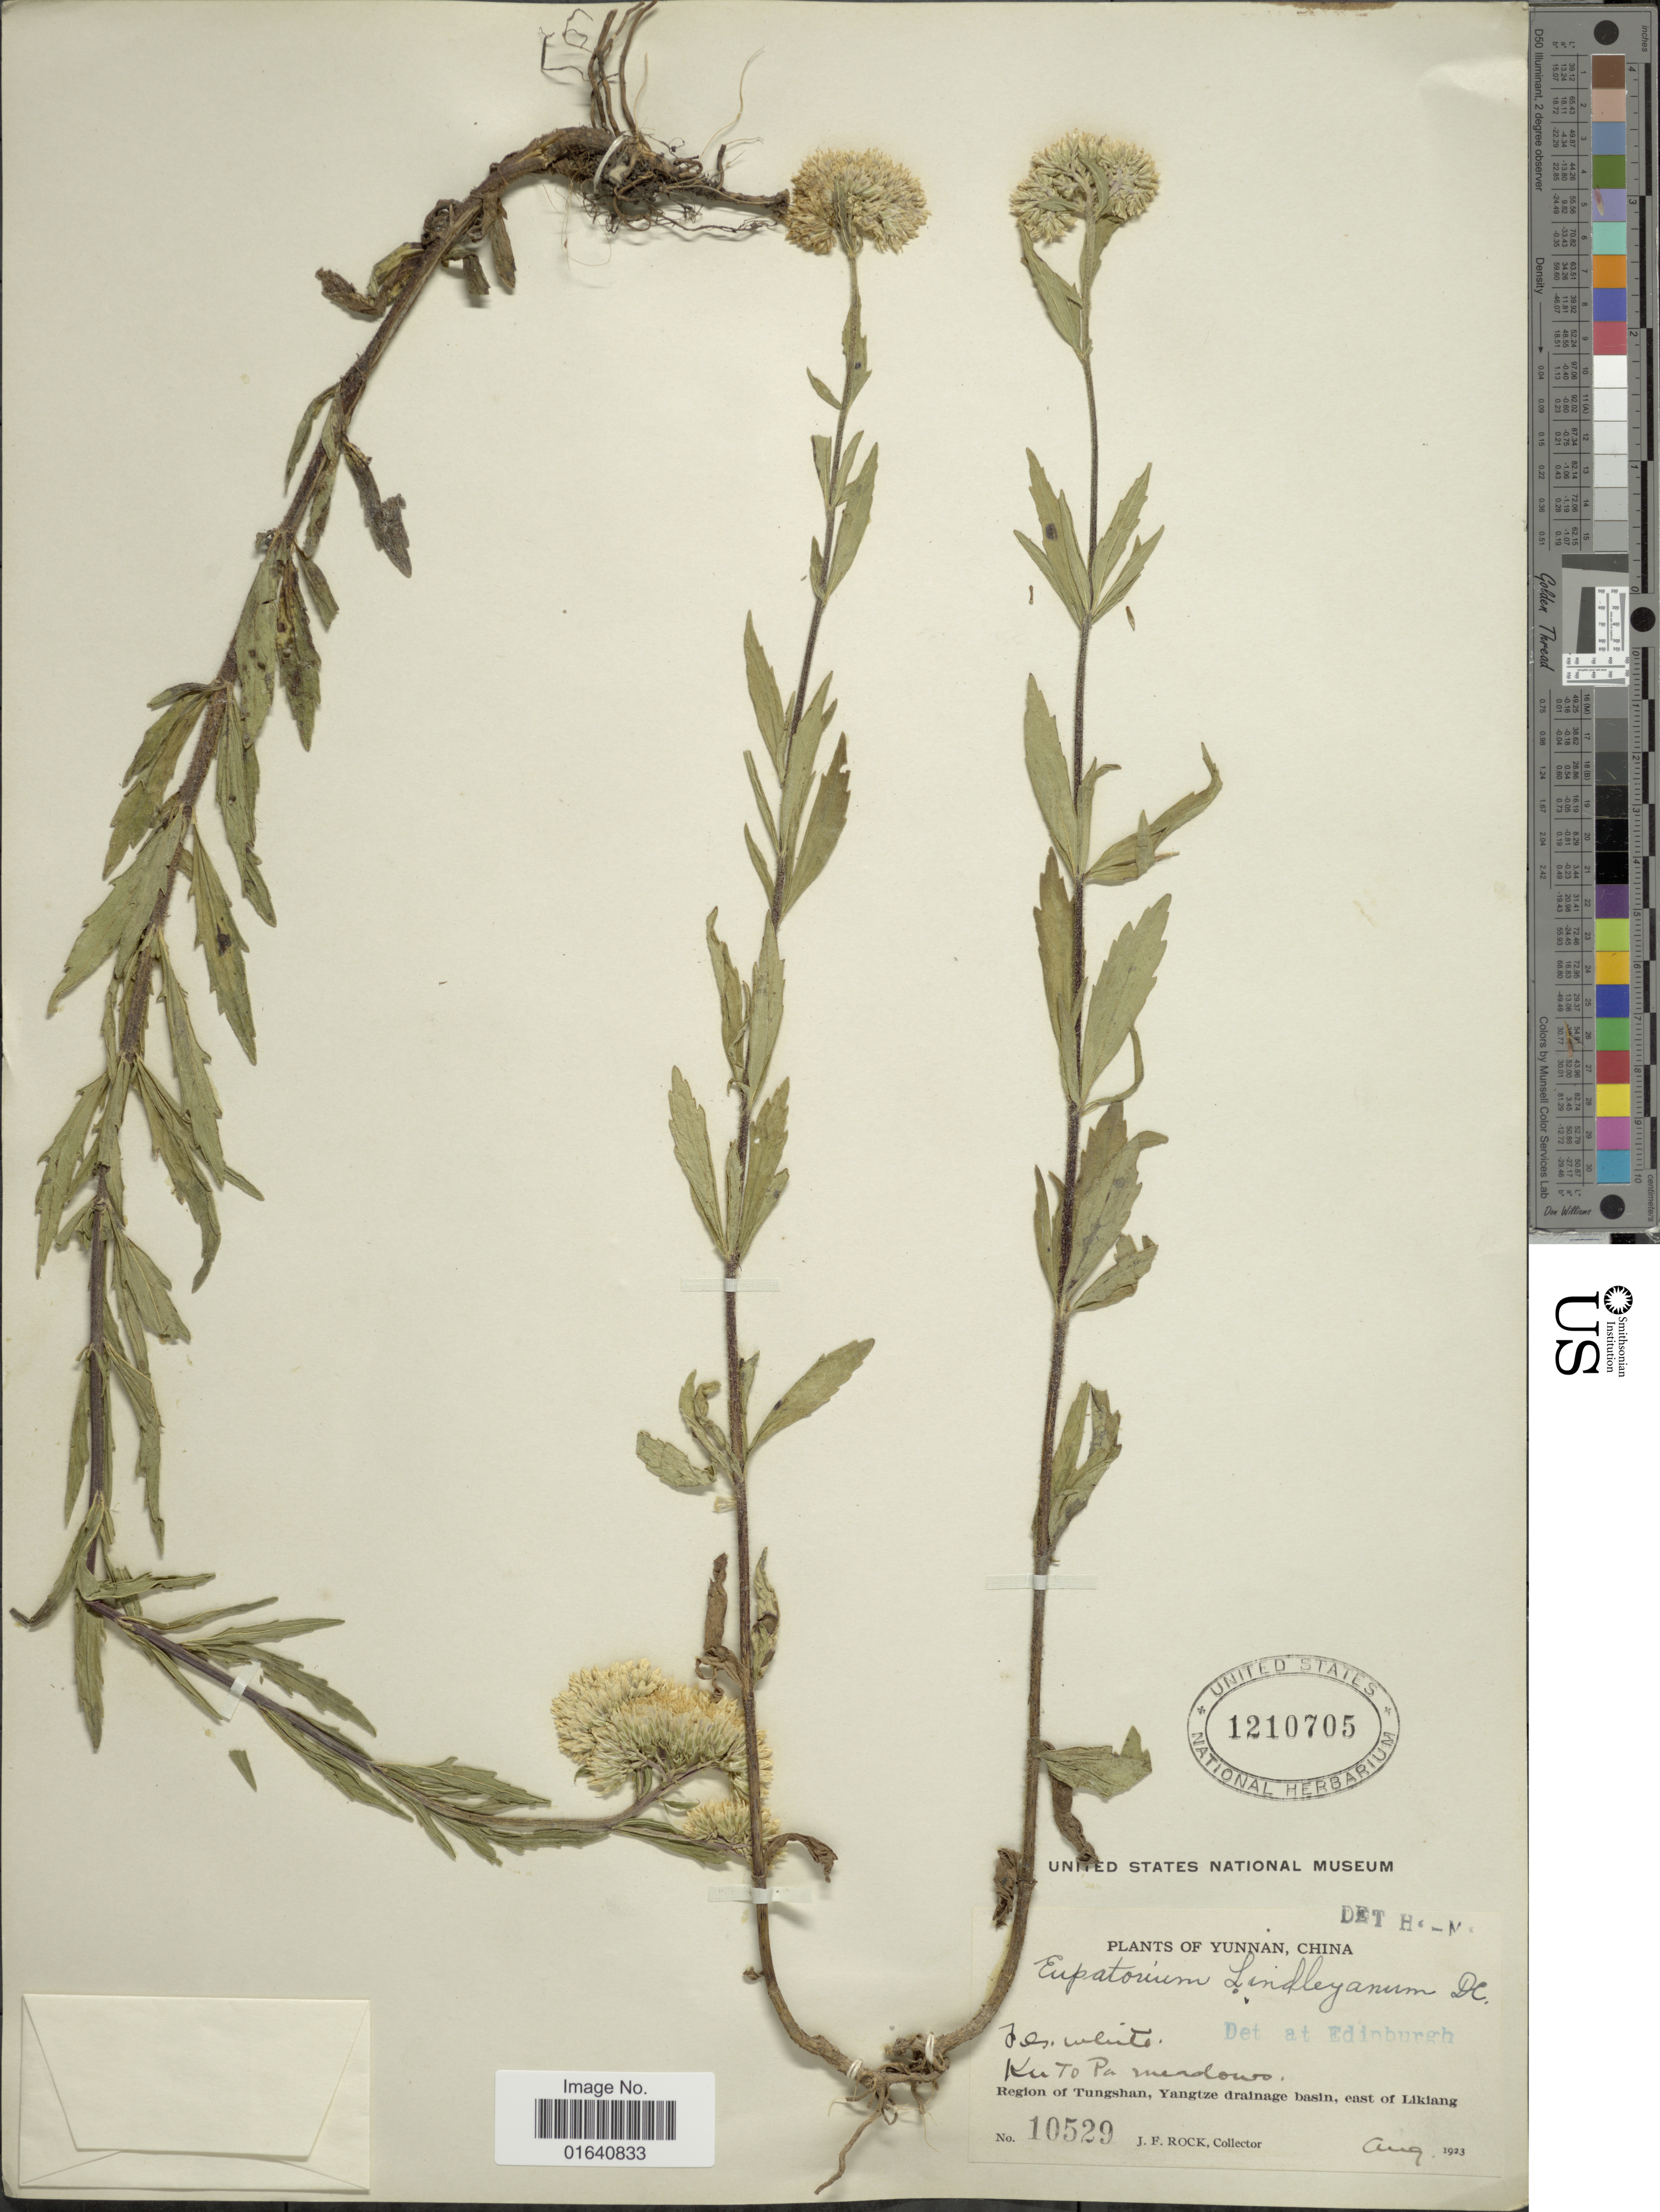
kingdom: Plantae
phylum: Tracheophyta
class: Magnoliopsida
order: Asterales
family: Asteraceae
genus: Eupatorium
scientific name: Eupatorium lindleyanum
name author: DC.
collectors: J. Rock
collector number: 10529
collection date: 1923-08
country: China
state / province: Yunnan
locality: Ku To Pa meadwos, Region of Tungshan, Yangtze drainage basin, east of Likiang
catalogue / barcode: US 1210705